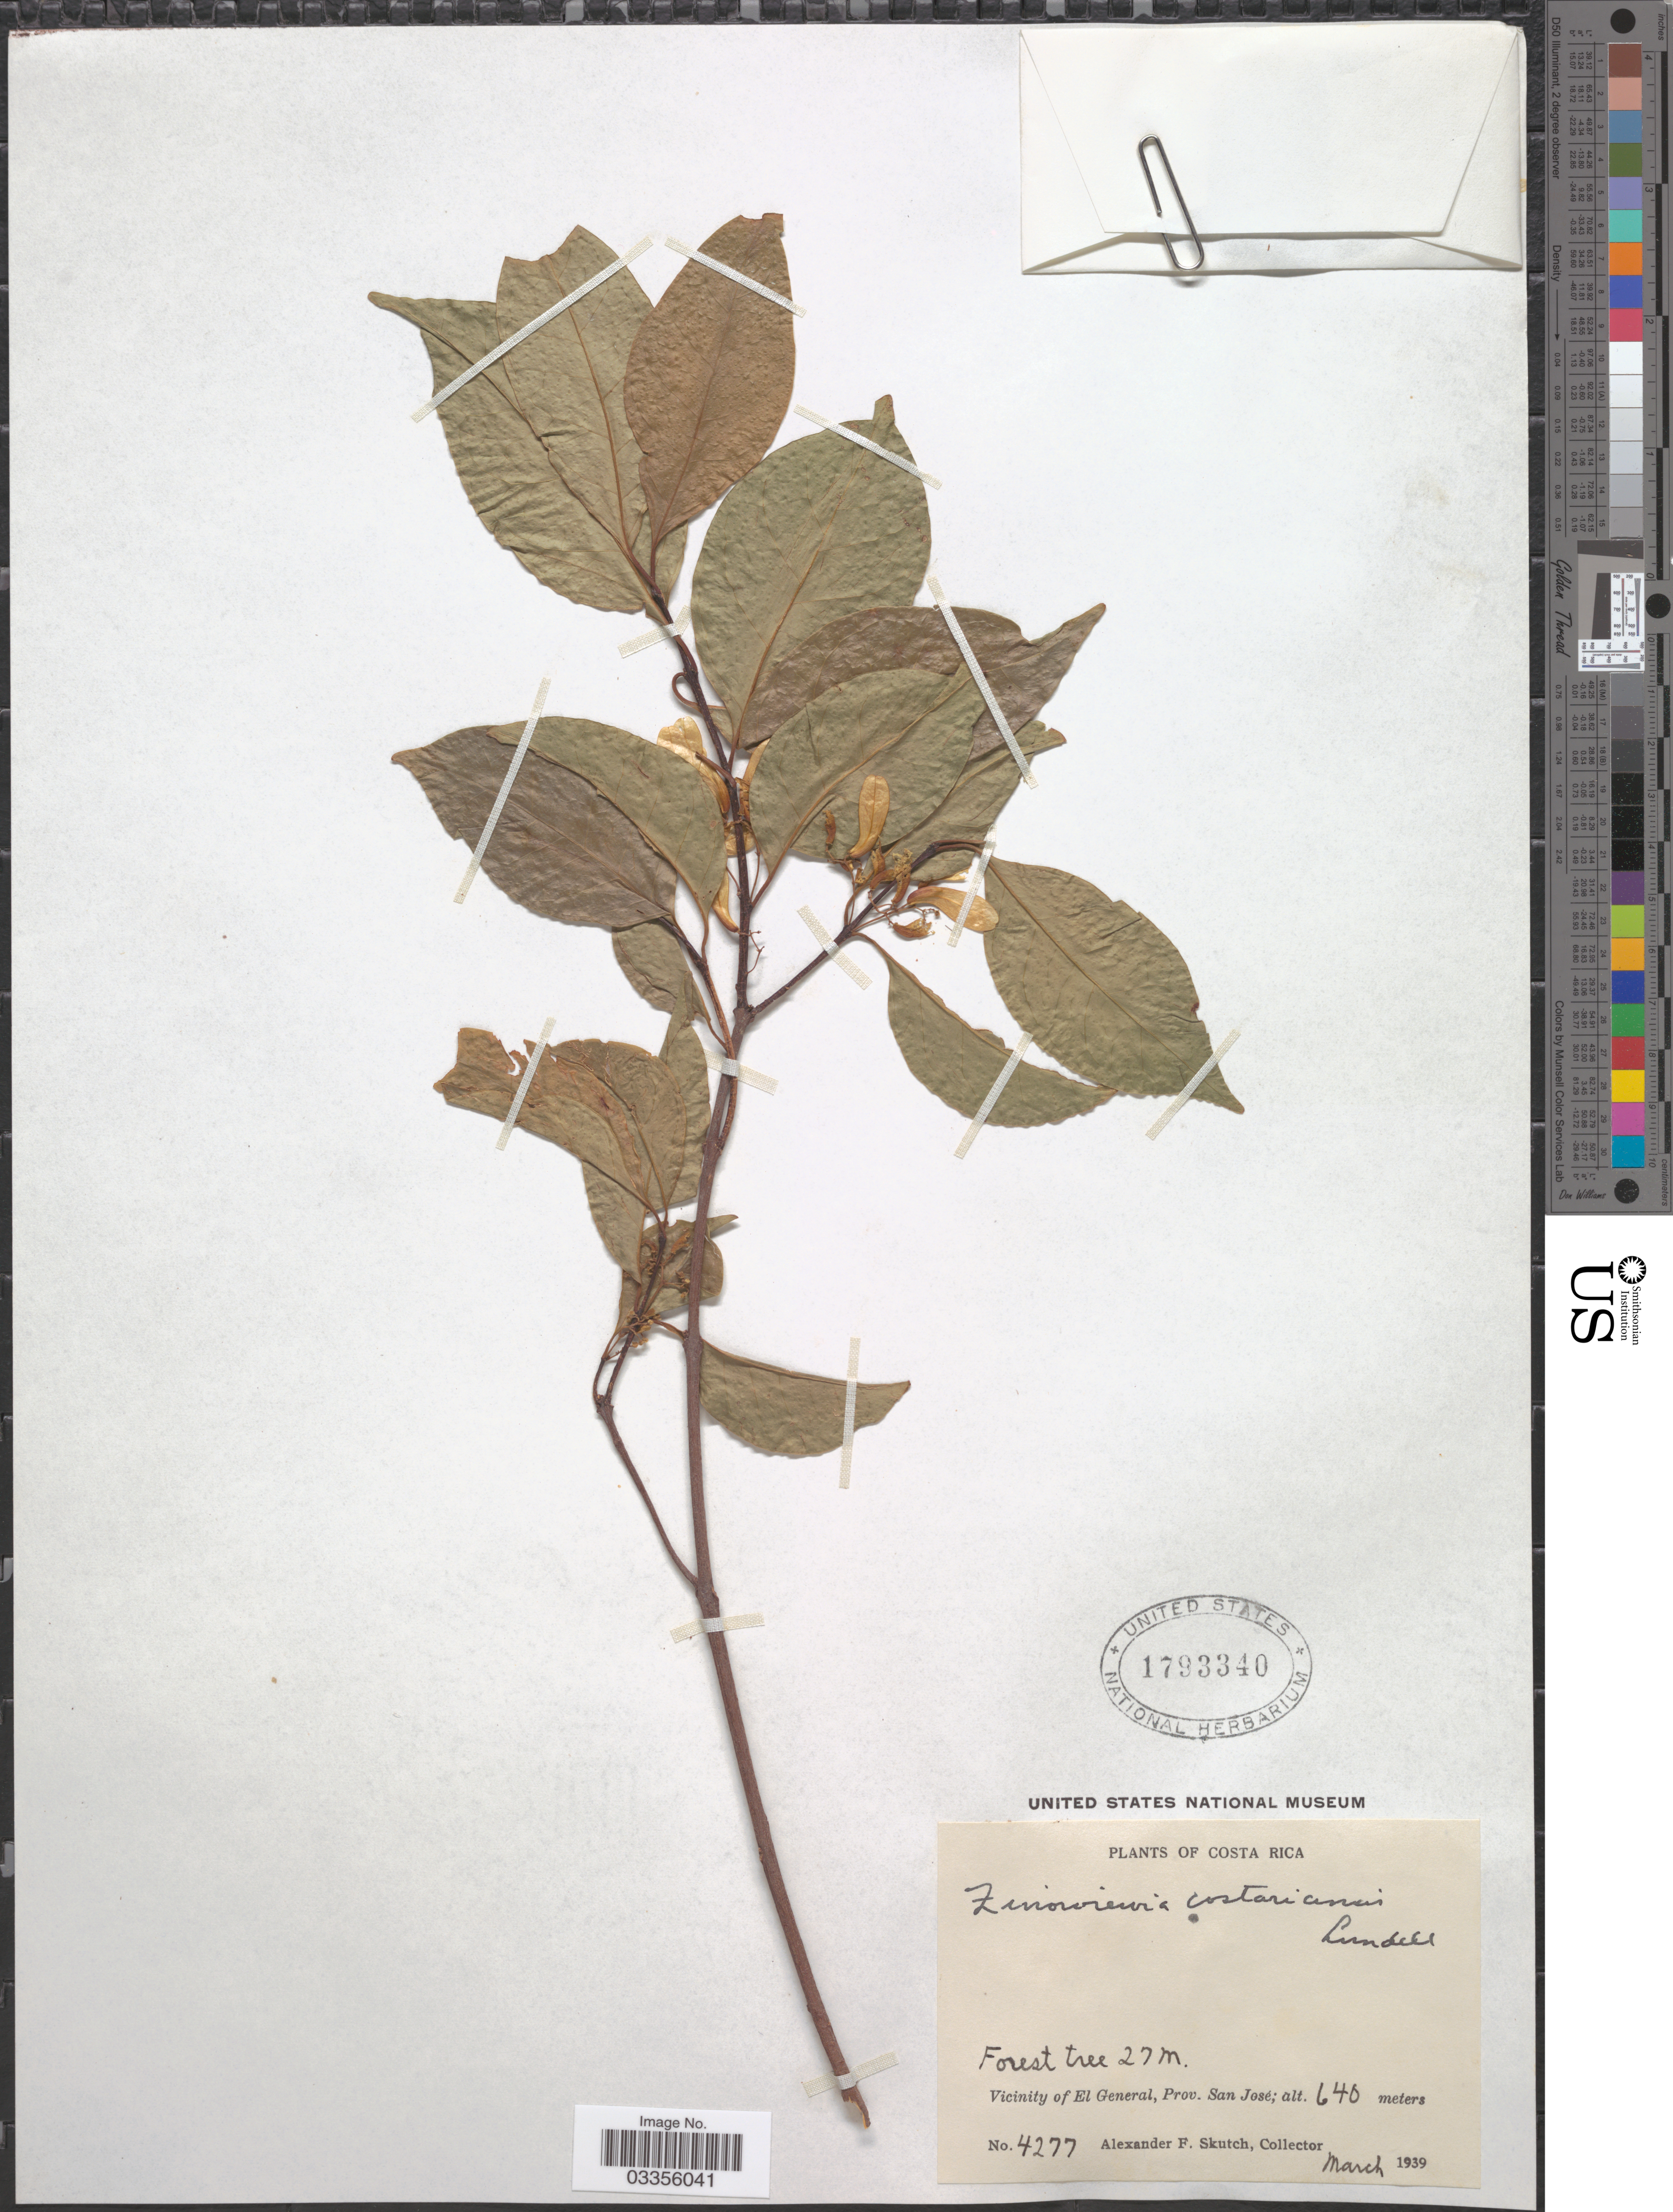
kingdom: Plantae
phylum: Tracheophyta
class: Magnoliopsida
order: Celastrales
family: Celastraceae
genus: Zinowiewia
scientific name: Zinowiewia costaricensis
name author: Lundell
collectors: A. F. Skutch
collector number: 4277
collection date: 1939-03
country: Costa Rica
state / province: San José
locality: Vicinity of El General.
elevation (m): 640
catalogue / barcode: US 1793340